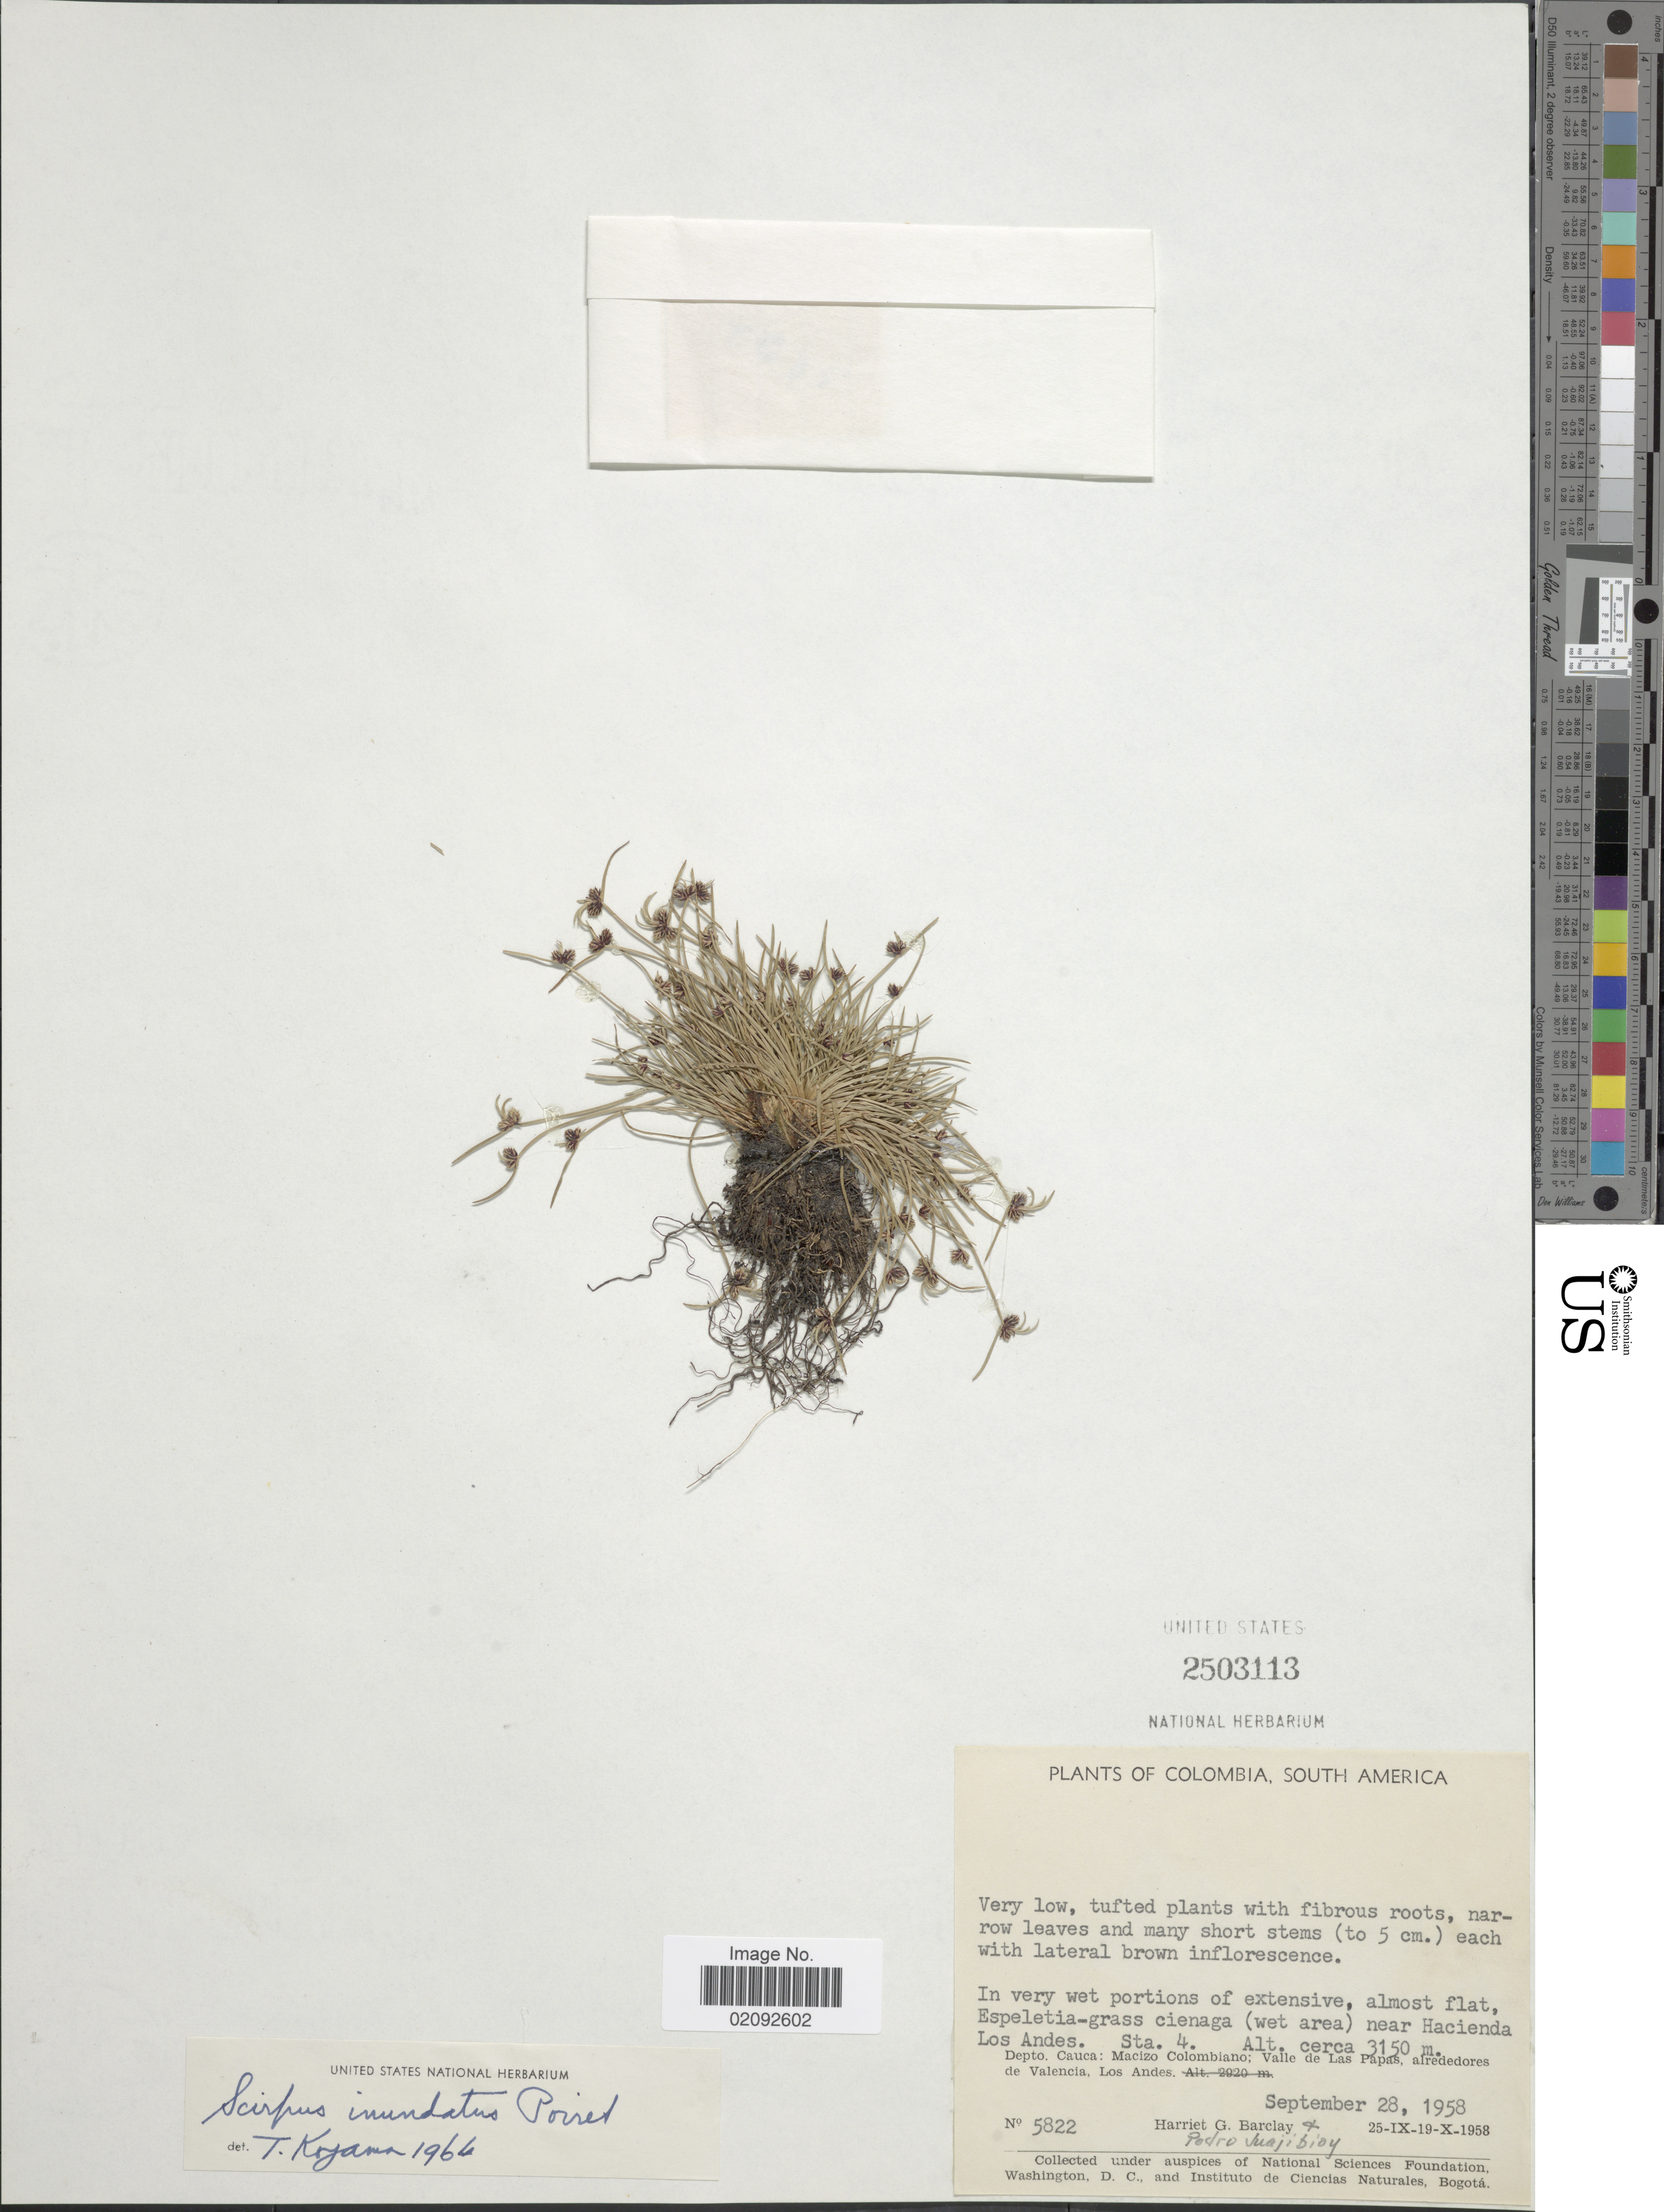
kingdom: Plantae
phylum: Tracheophyta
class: Liliopsida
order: Poales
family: Cyperaceae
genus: Isolepis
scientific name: Isolepis nigricans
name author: Kunth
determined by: Strong, Mark T., (BOT), Smithsonian Institution - National Museum of Natural History (UNITED STATES)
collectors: H. G. Barclay & P. Juajibioy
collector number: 5822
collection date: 1958-09-25/1958-10-19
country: Colombia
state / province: Cauca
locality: Near Hacienda Los Andes, Sta. 4, Macizo Colombiano; Valle de Las Papas, alrededores de Valencia, Los Andes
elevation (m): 3150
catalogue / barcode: US 2503113